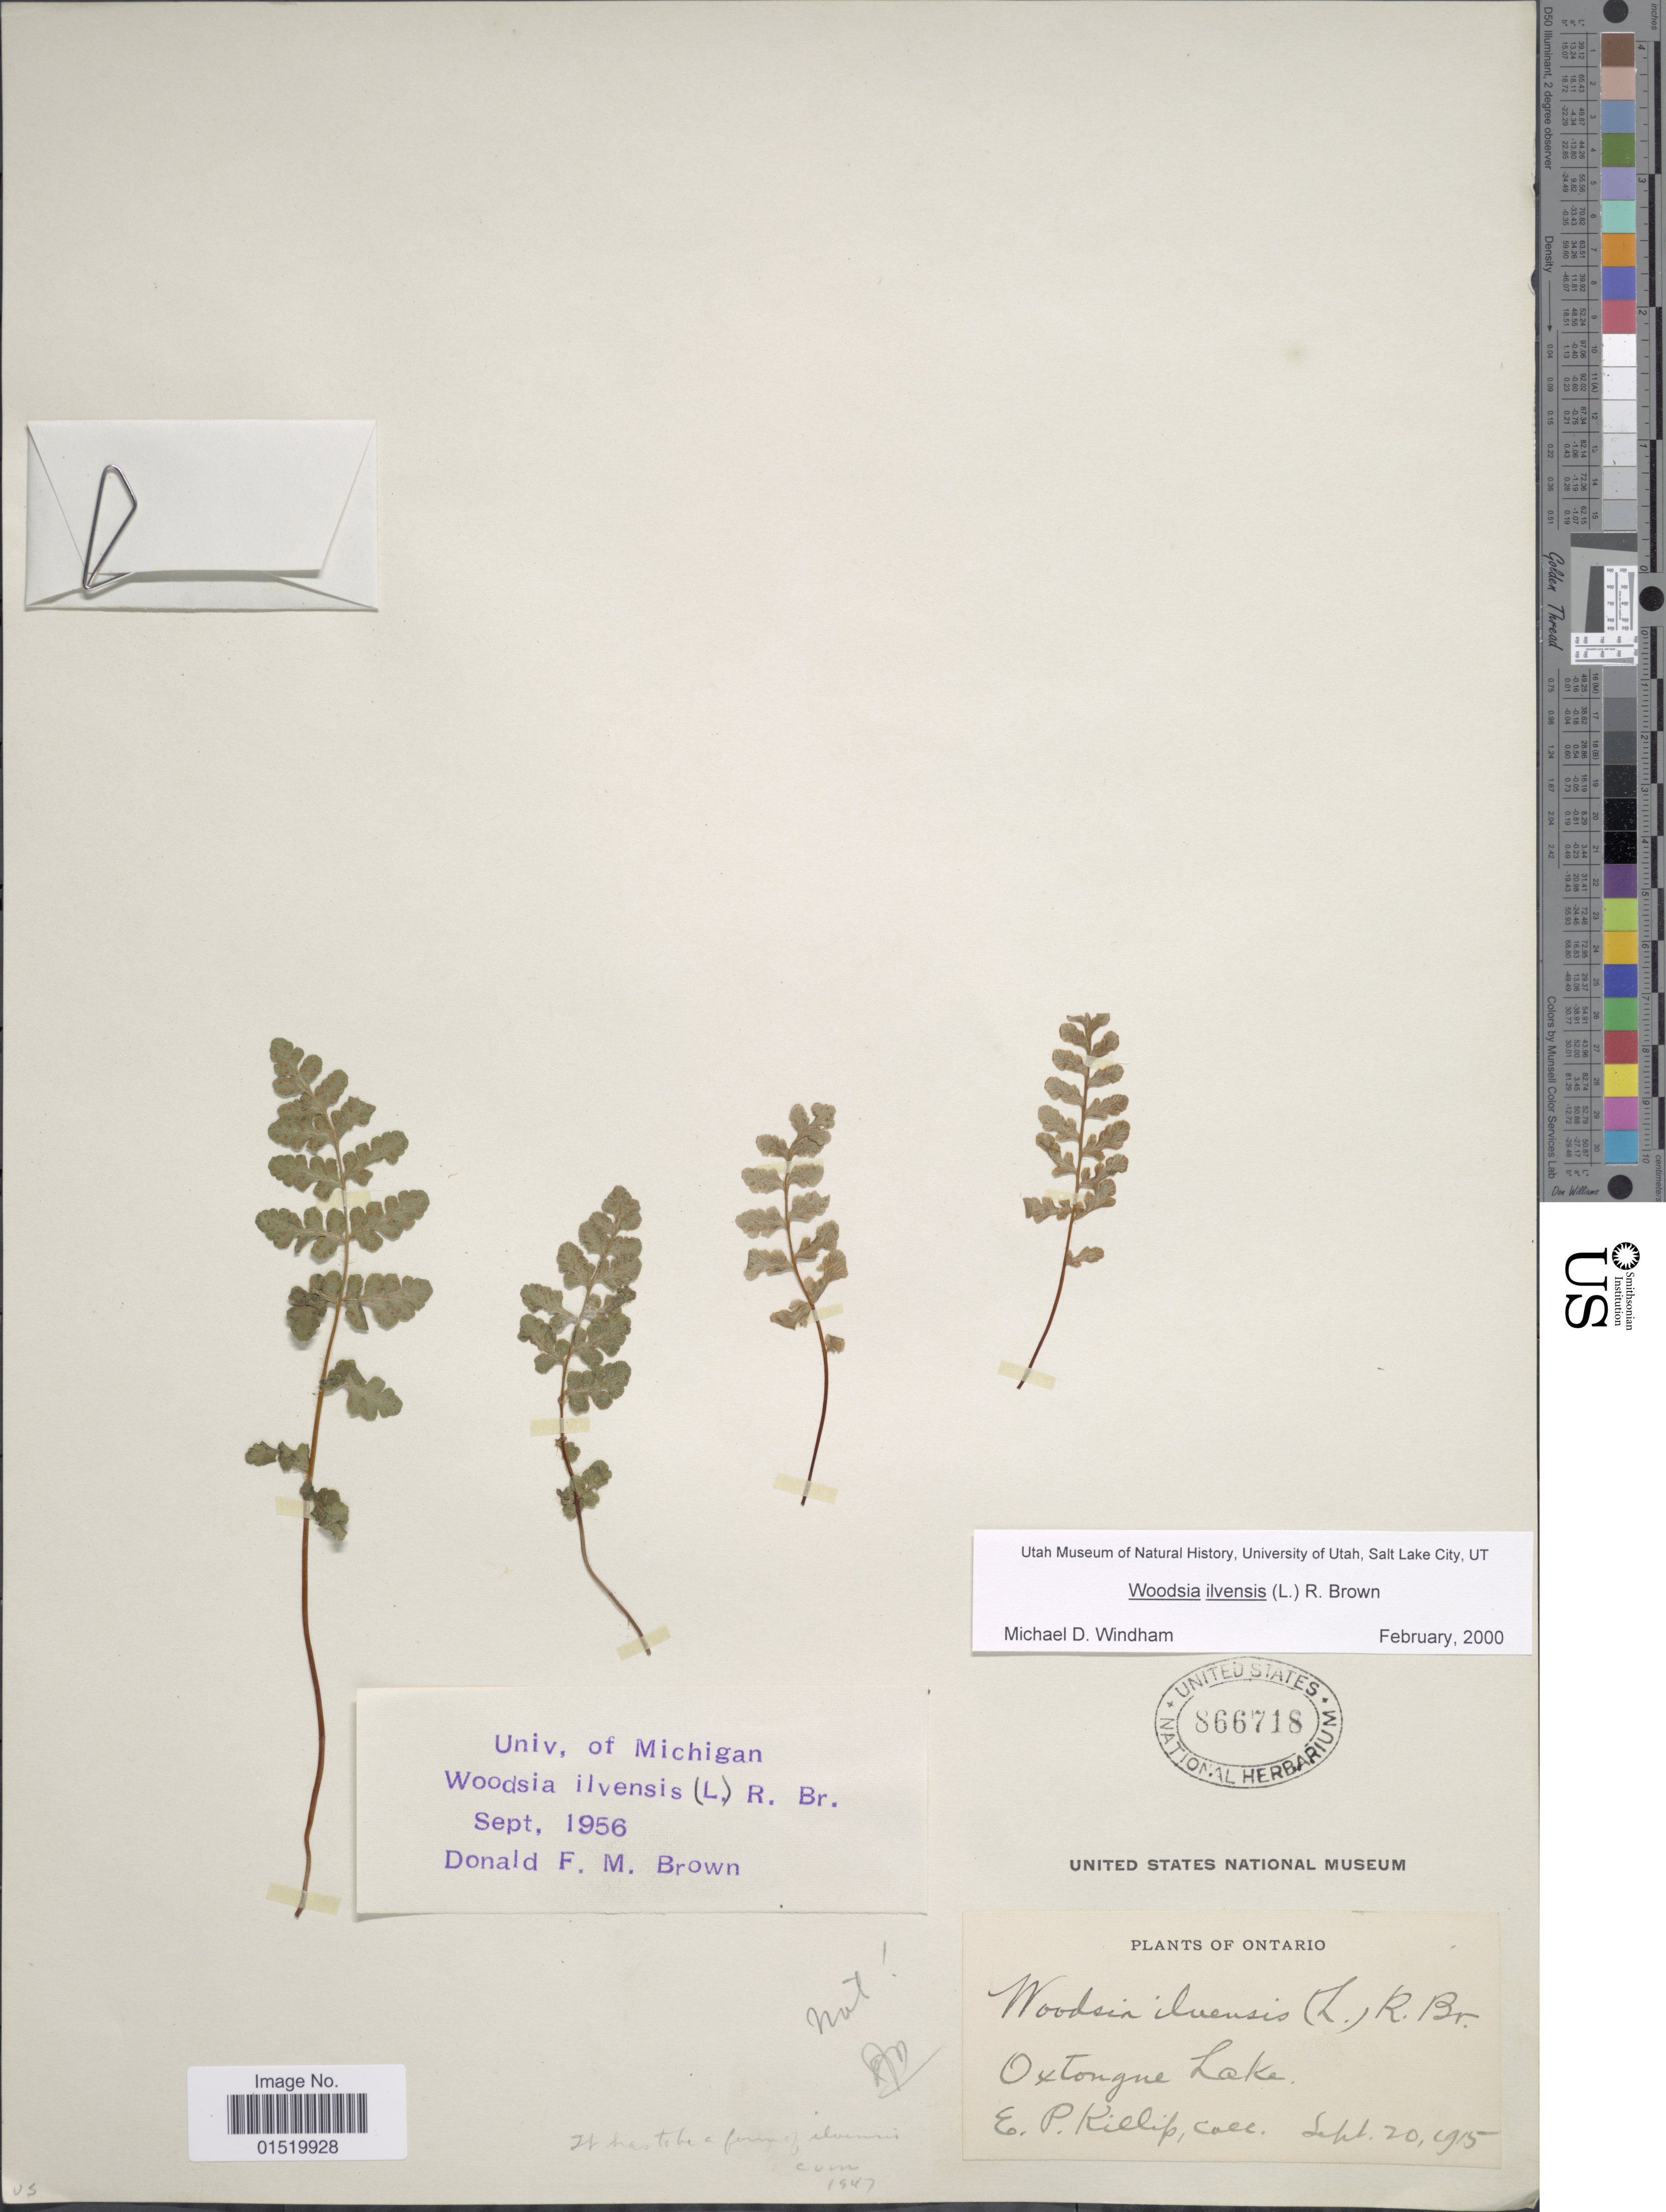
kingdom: Plantae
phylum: Tracheophyta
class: Polypodiopsida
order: Polypodiales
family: Woodsiaceae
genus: Woodsia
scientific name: Woodsia ilvensis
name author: (L.) R. Br.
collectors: E. P. Killip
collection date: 1915-09-20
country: Canada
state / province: Ontario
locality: Oxtongue Lake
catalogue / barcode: US 866718